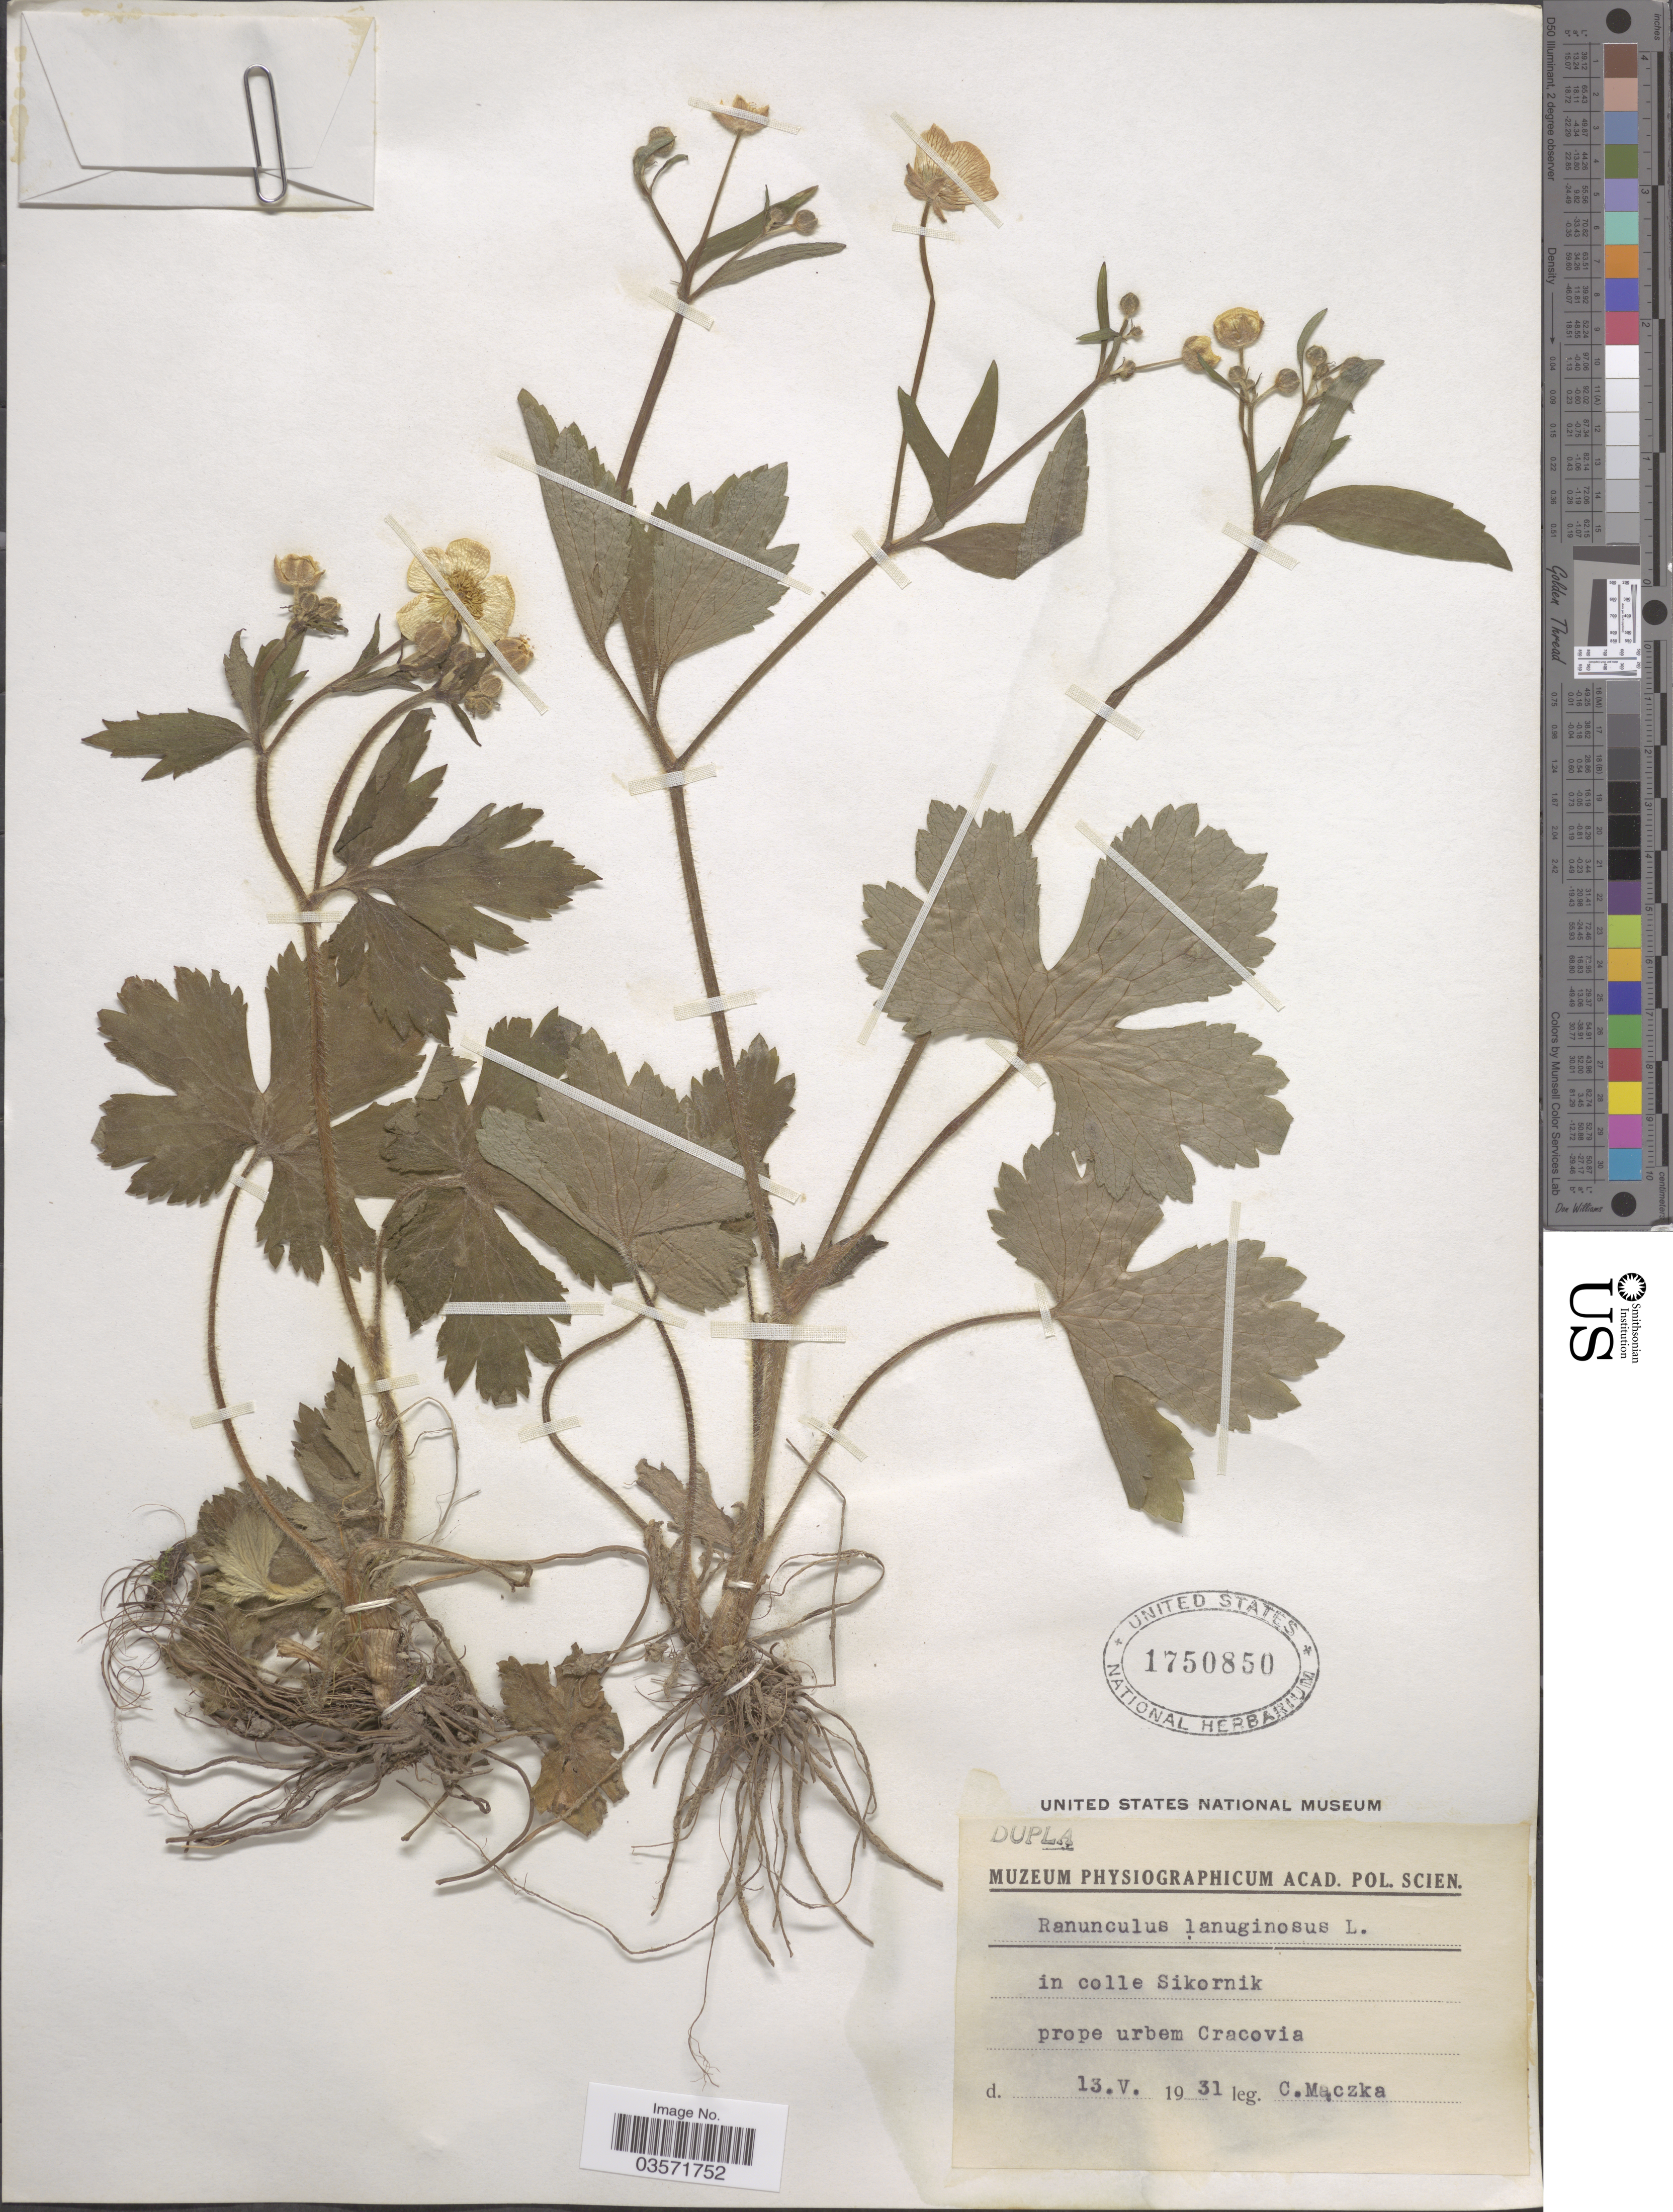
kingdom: Plantae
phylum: Tracheophyta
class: Magnoliopsida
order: Ranunculales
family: Ranunculaceae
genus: Ranunculus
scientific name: Ranunculus lanuginosus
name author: L.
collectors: C. Mączka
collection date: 1931-05-13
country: Poland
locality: In colle Sikornik prope urbem Cracovia.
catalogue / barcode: US 1750850